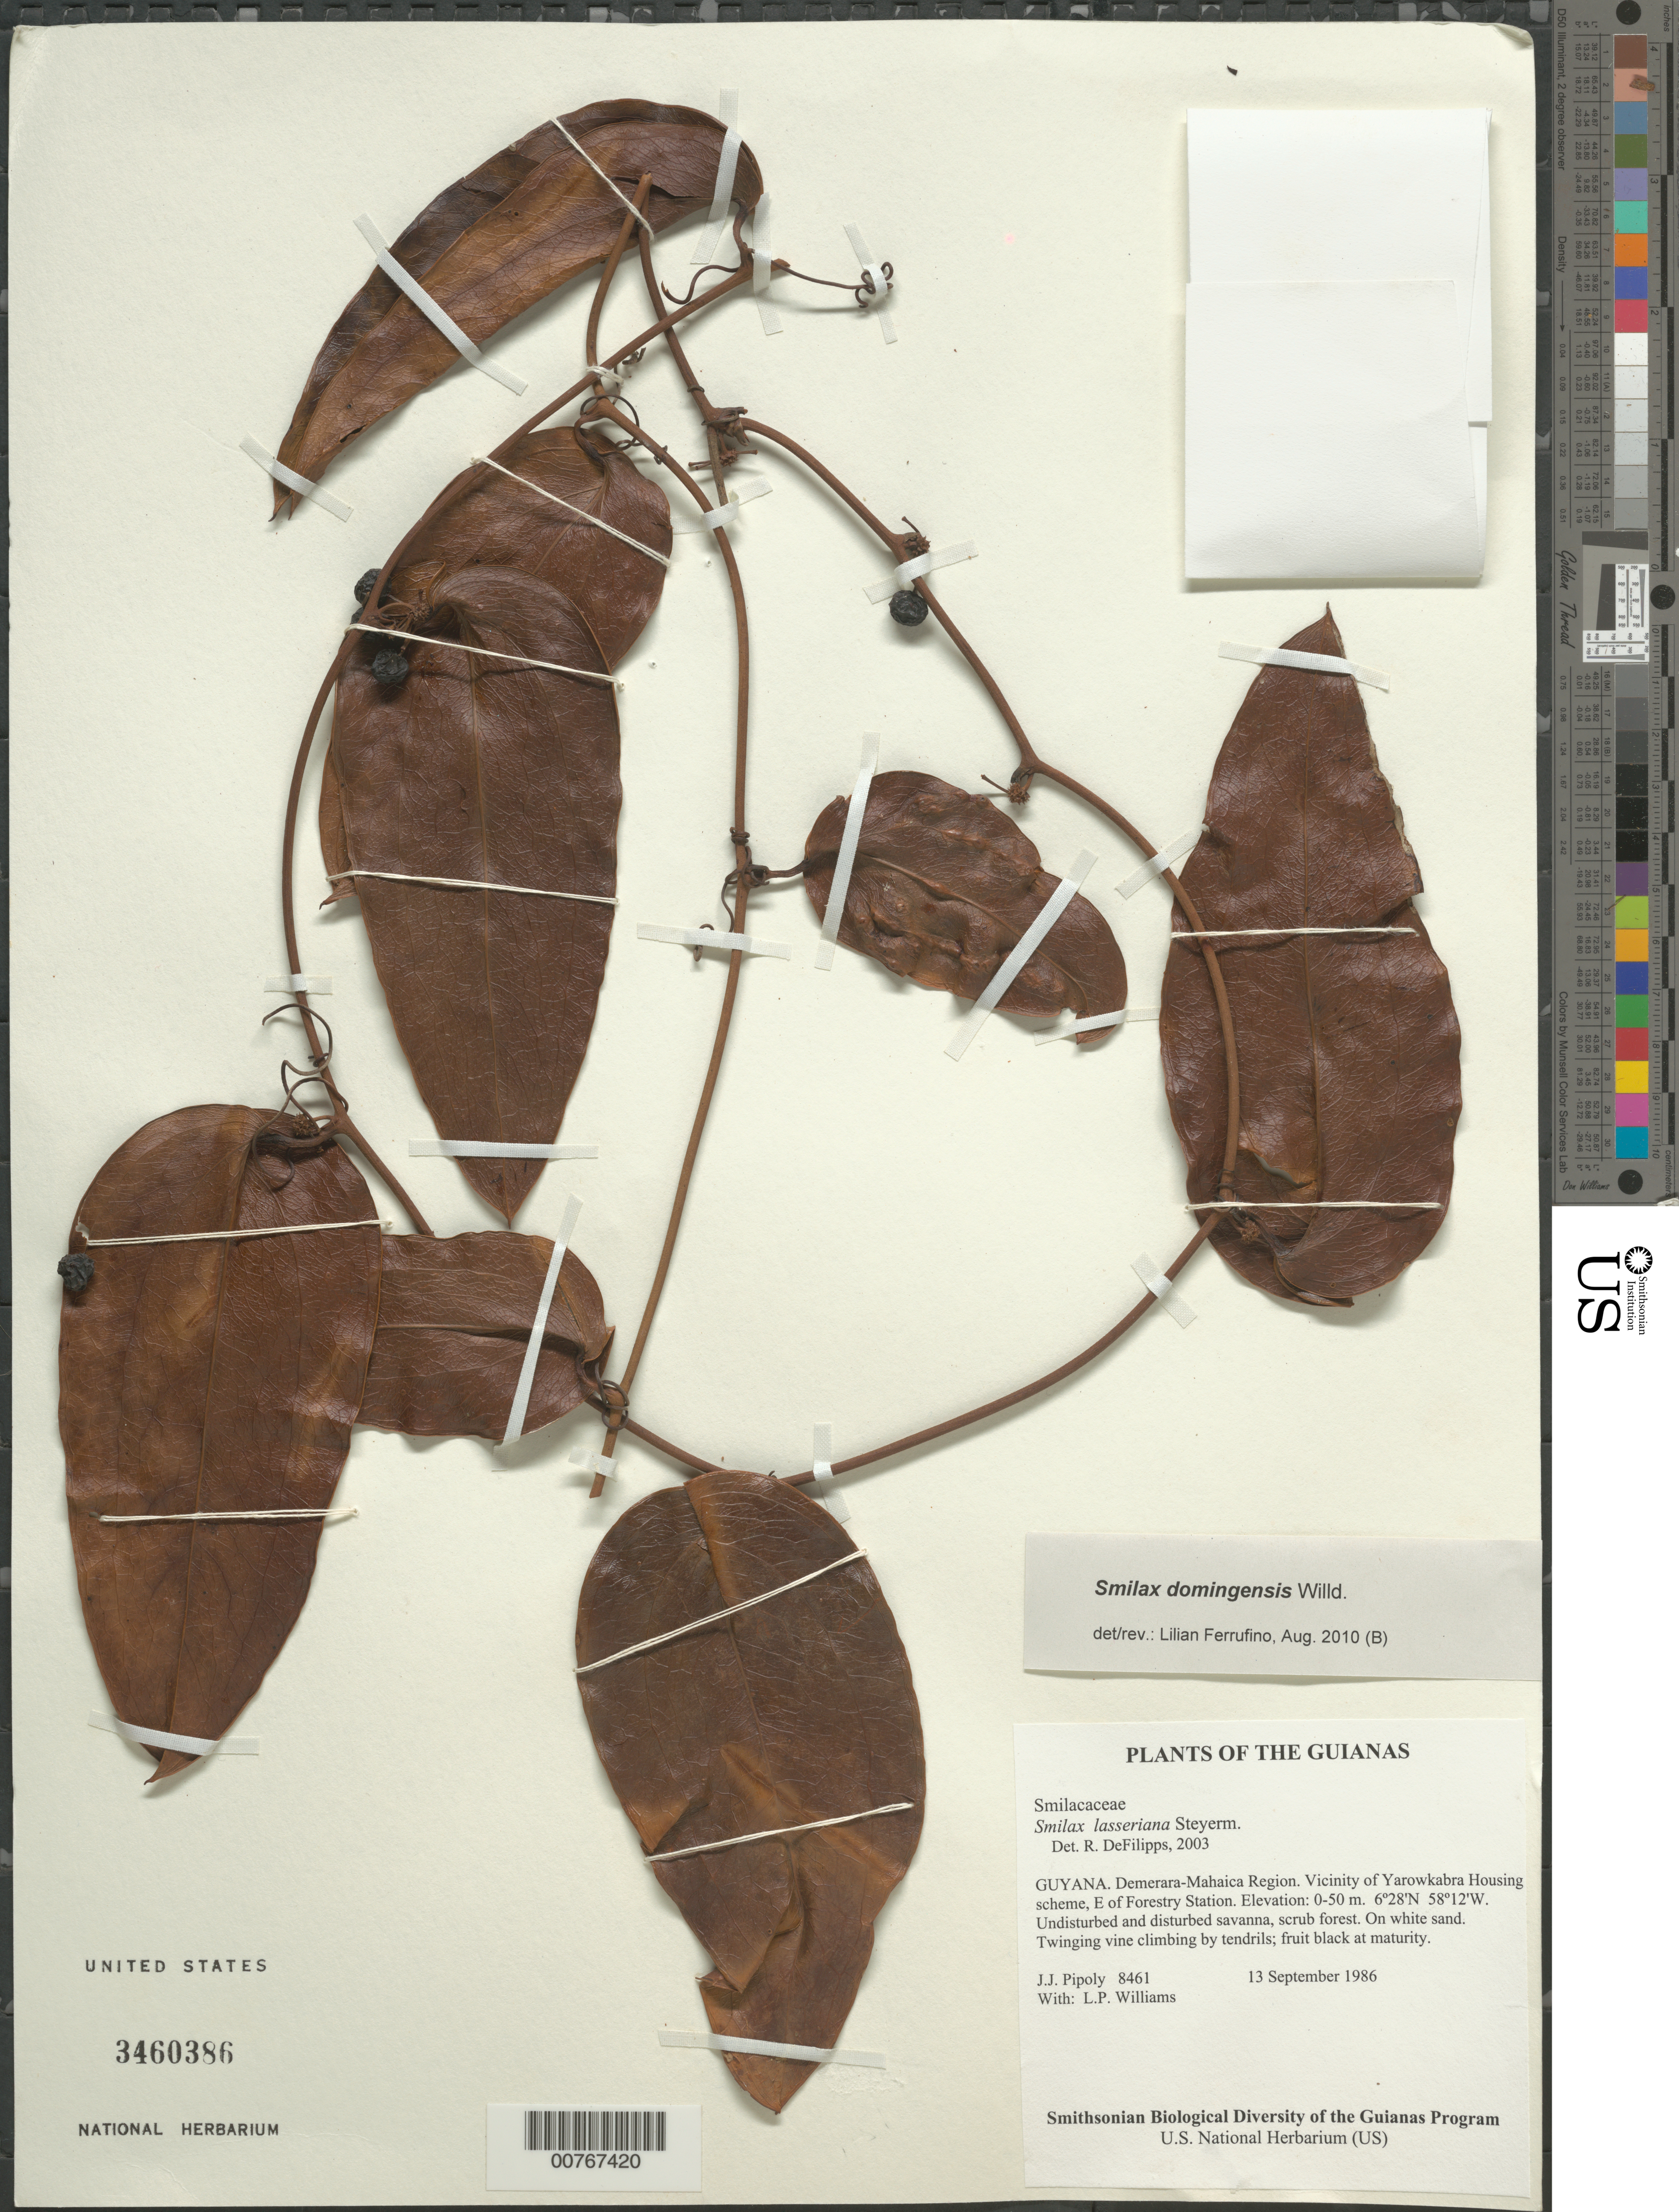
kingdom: Plantae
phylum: Tracheophyta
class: Liliopsida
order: Liliales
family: Smilacaceae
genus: Smilax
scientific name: Smilax domingensis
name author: Willd.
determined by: Ferrufino, L., (USJ), Herbario Universidad de Costa Rica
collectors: J. J. Pipoly & L. P. Williams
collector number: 8461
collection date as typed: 13 September 1986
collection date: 1986-09-13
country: Guyana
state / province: Demerara-Mahaica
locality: Vicinity of Yarowkabra Housing scheme, E of Forestry Station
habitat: Undisturbed and disturbed savanna, scrub forest. On white sand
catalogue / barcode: US 3460386